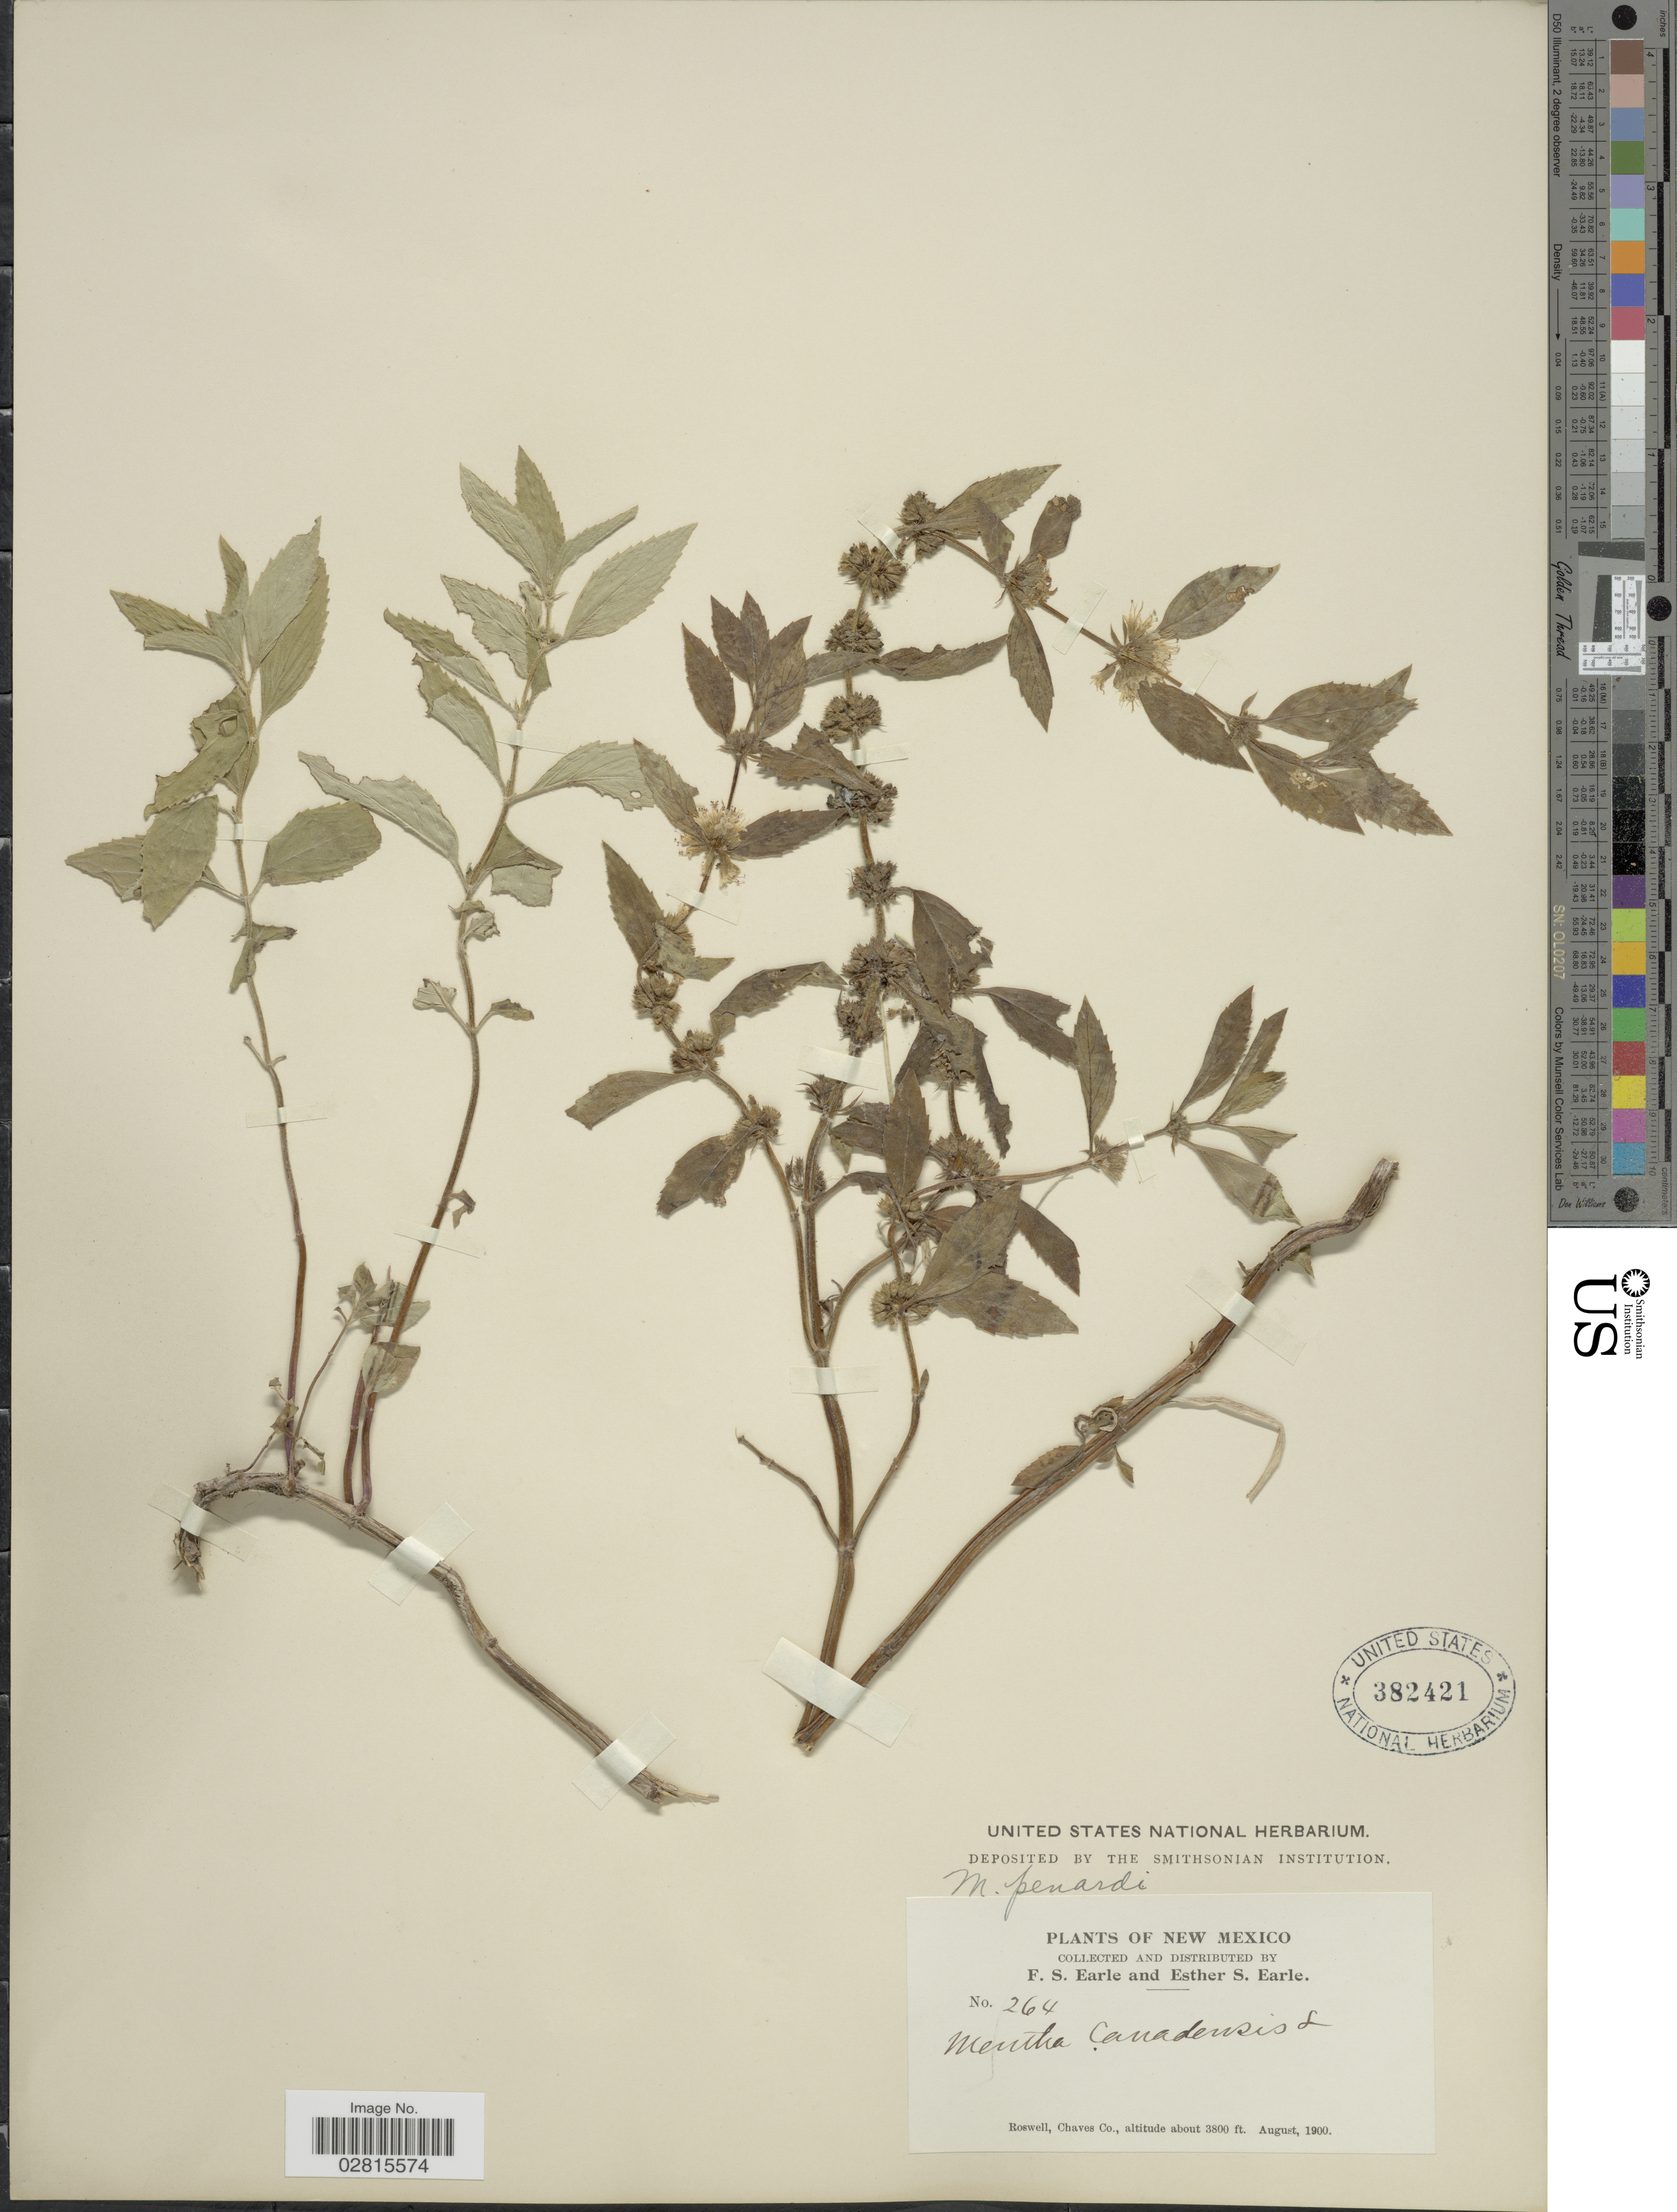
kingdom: Plantae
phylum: Tracheophyta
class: Magnoliopsida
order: Lamiales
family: Lamiaceae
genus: Mentha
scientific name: Mentha penardii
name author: (Briq.) Rydb.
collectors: F. S. Earle & E. S. Earle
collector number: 264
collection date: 1900-08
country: United States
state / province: New Mexico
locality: Roswell, Chaves Co.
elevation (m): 1158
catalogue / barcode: US 382421